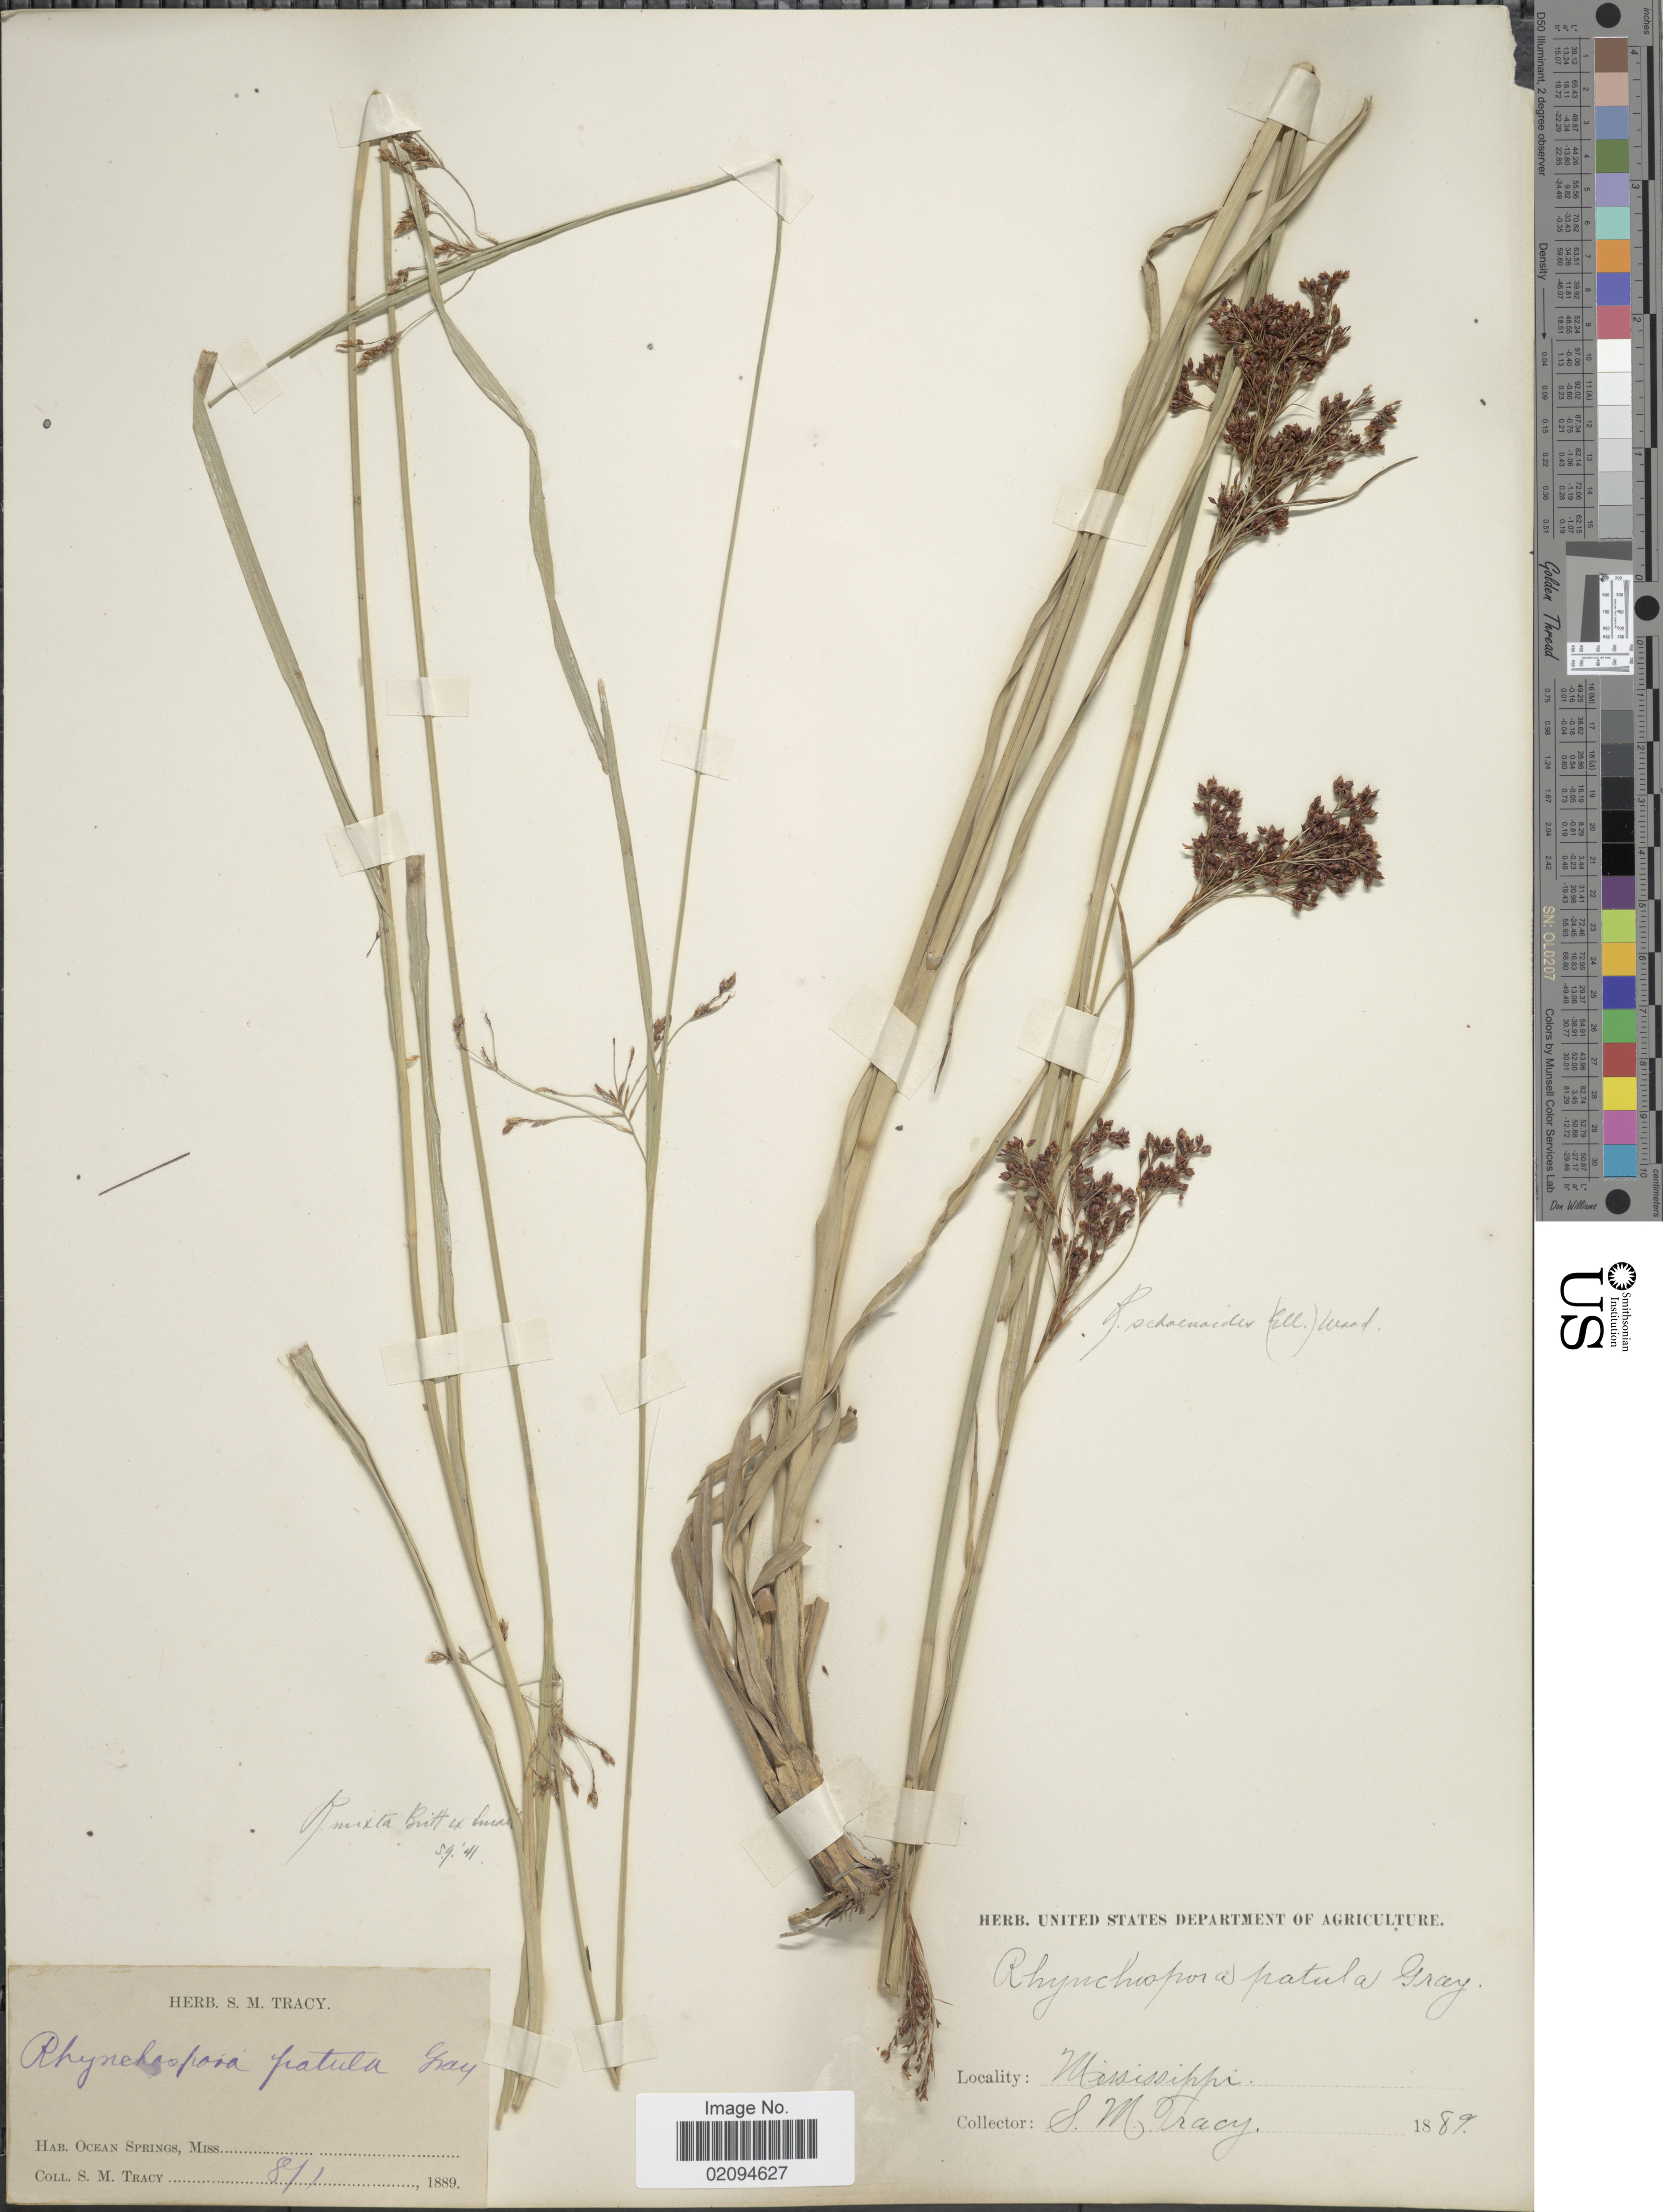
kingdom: Plantae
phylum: Tracheophyta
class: Liliopsida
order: Poales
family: Cyperaceae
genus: Rhynchospora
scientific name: Rhynchospora mixta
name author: Britton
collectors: S. M. Tracy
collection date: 1889-08-01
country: United States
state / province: Mississippi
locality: Ocean Springs